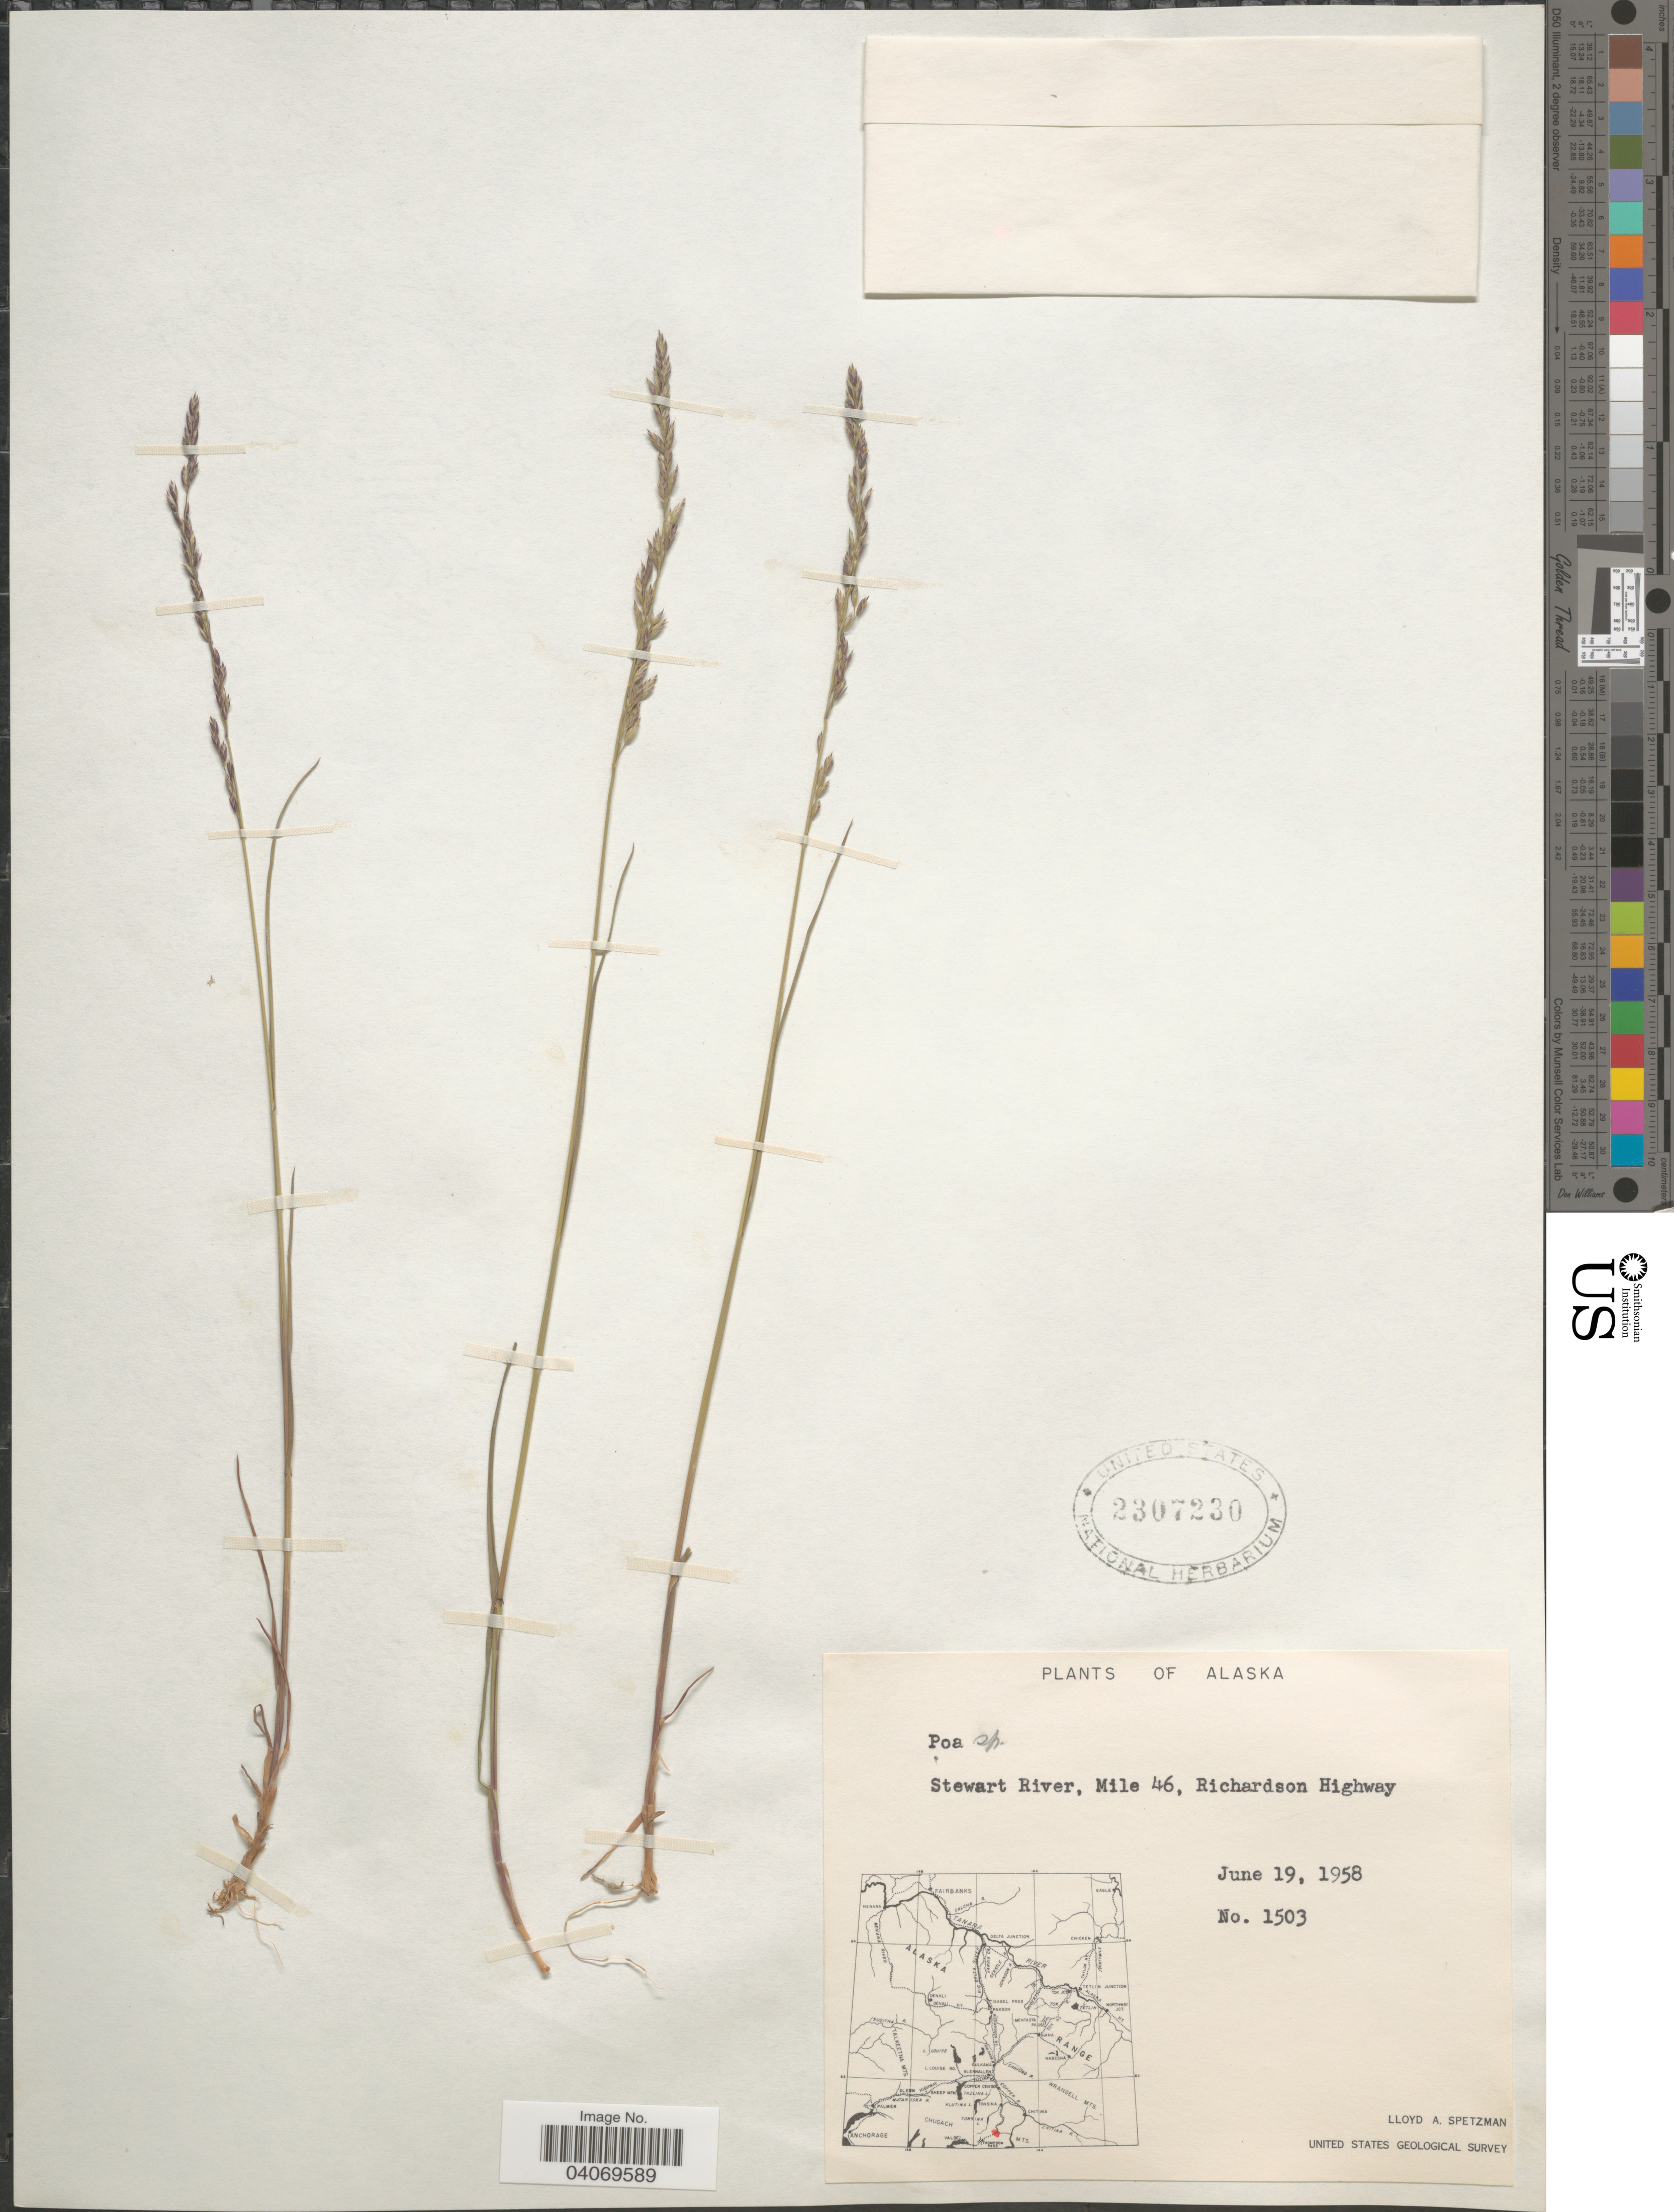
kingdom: Plantae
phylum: Tracheophyta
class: Liliopsida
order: Poales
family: Poaceae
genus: Poa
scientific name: Poa sp.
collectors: L. Spetzman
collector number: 1503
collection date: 1958-06-19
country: United States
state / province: Alaska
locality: Stewart River, Mile 46, Richardson Highway. United States Geological Survey.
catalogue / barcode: US 2307230